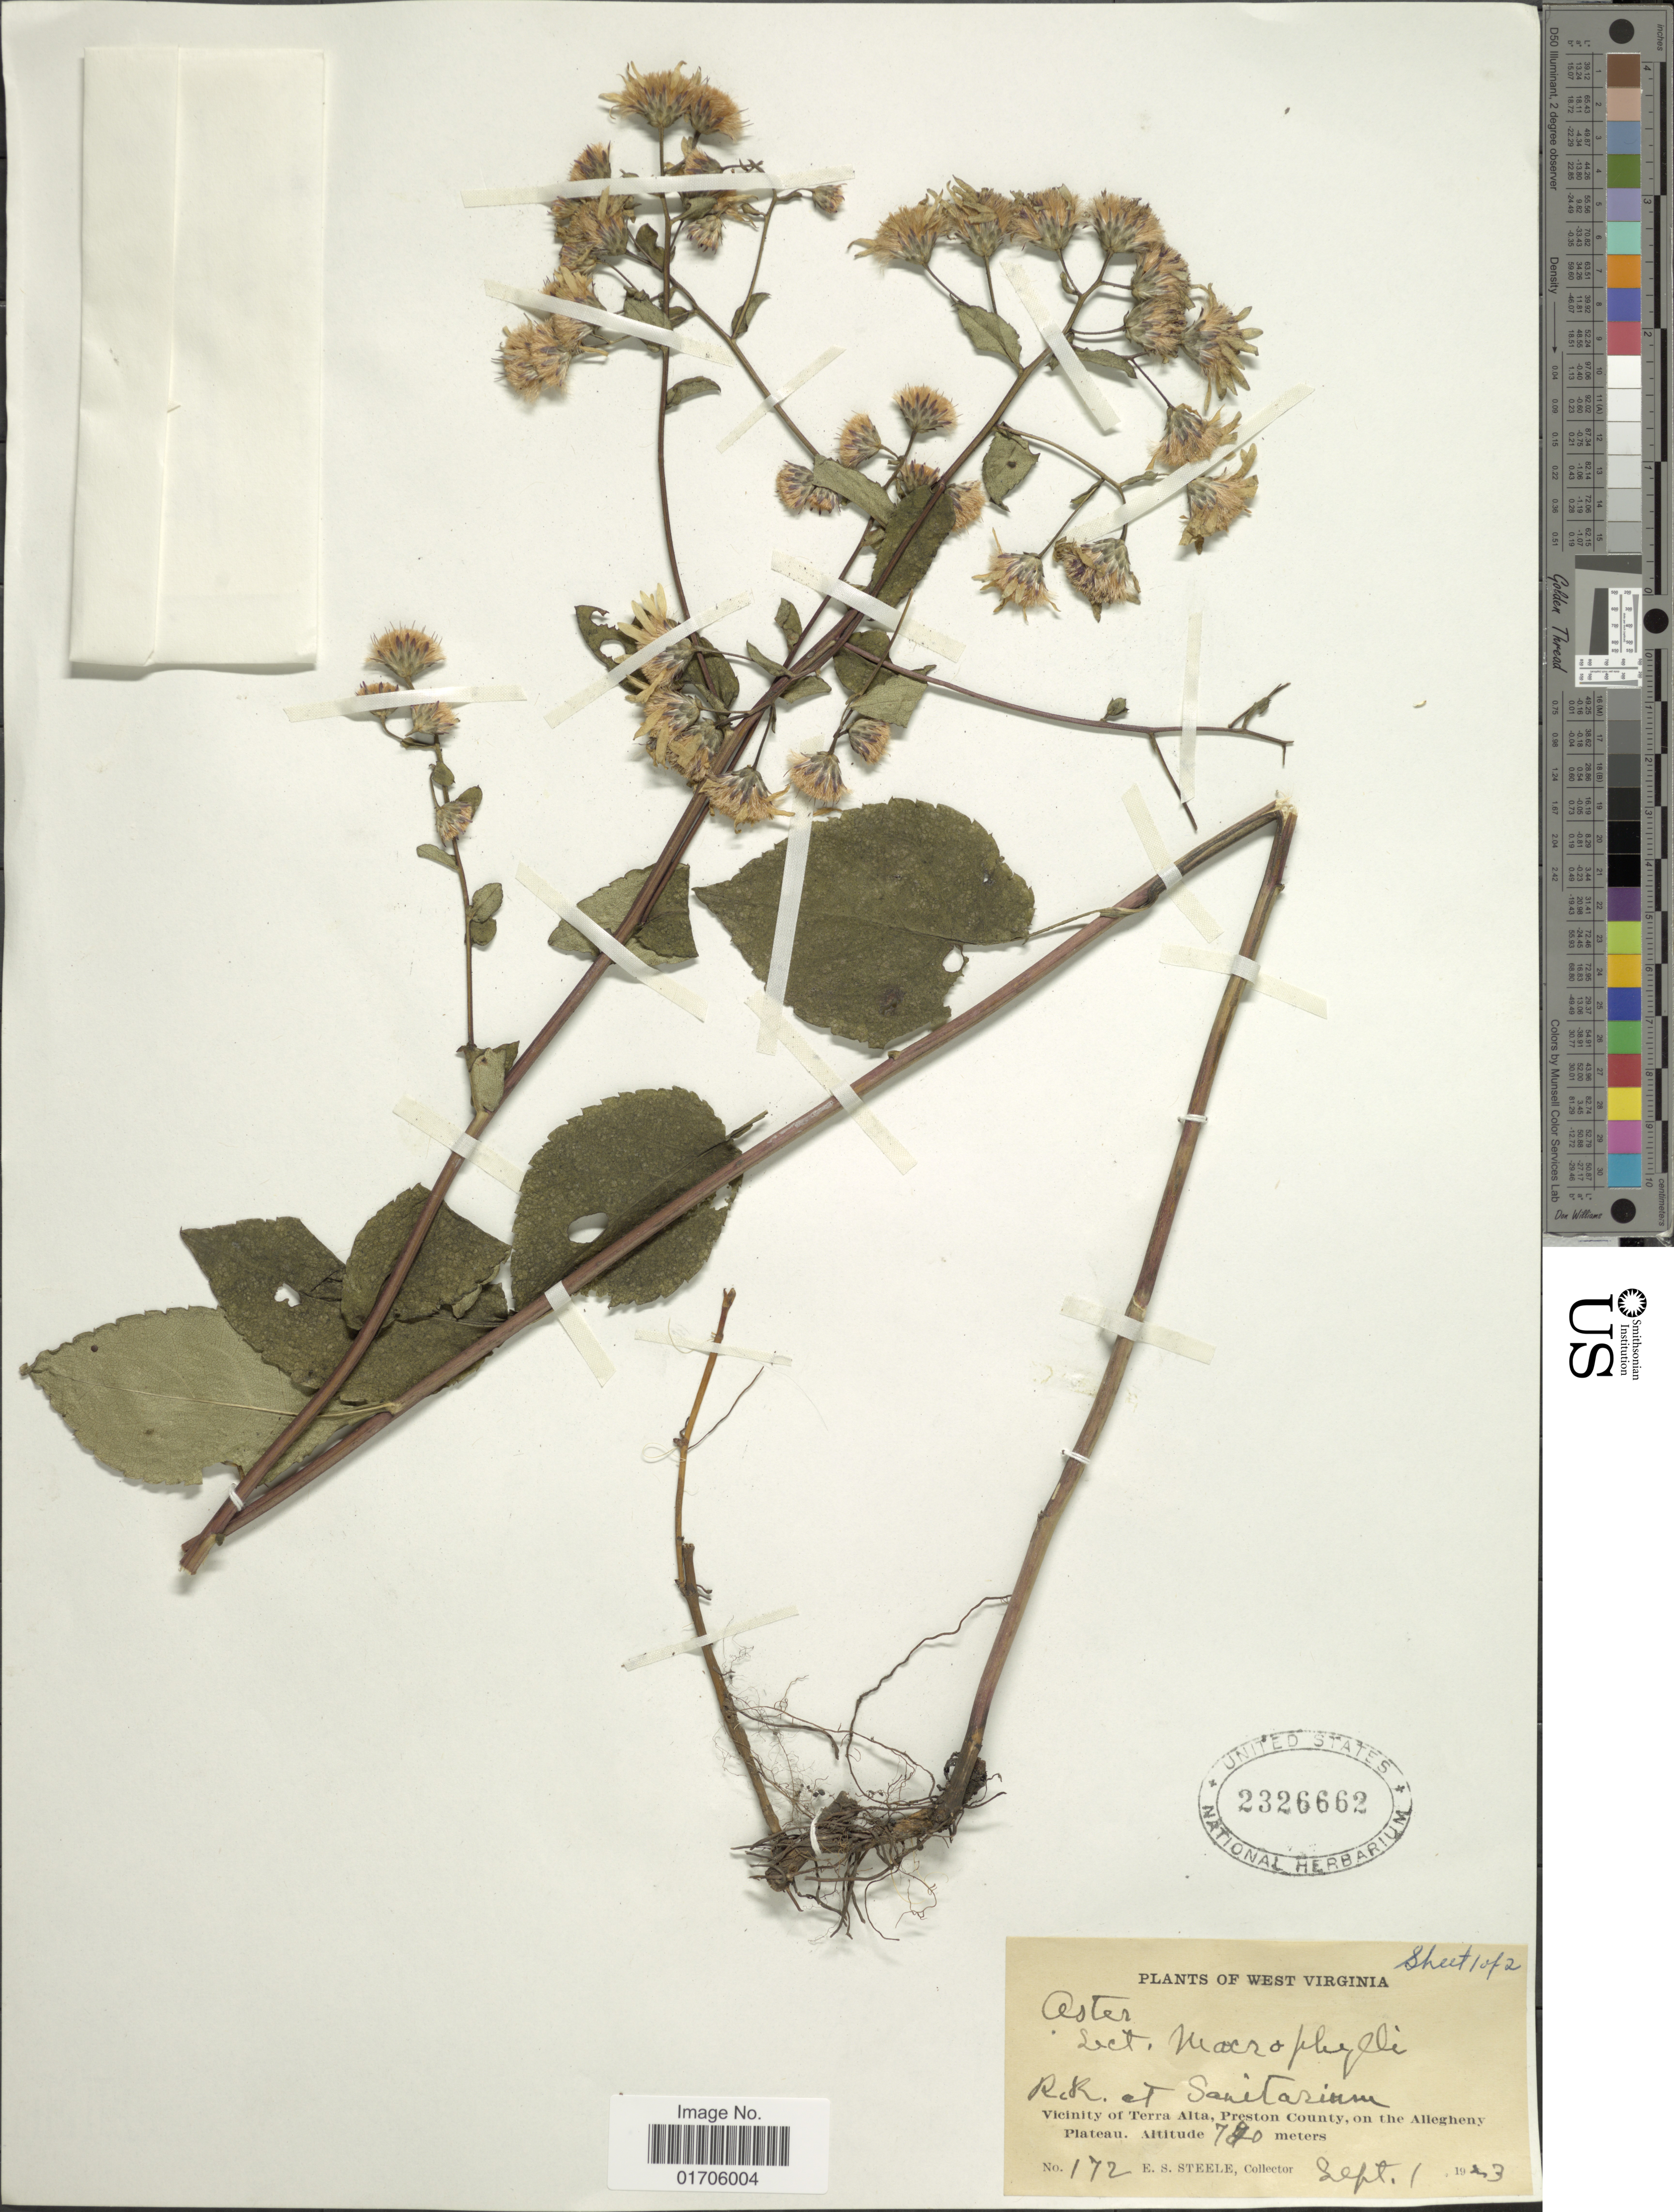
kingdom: Plantae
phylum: Tracheophyta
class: Magnoliopsida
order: Asterales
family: Asteraceae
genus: Eurybia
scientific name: Eurybia sp.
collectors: E. Steele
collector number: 172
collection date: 1923-09-01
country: United States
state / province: West Virginia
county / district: Preston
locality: Rock at Sanitarium. Vicinity of Terra Alta, Preston County, on the Allegheny Plateau.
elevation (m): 780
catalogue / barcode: US 2326662